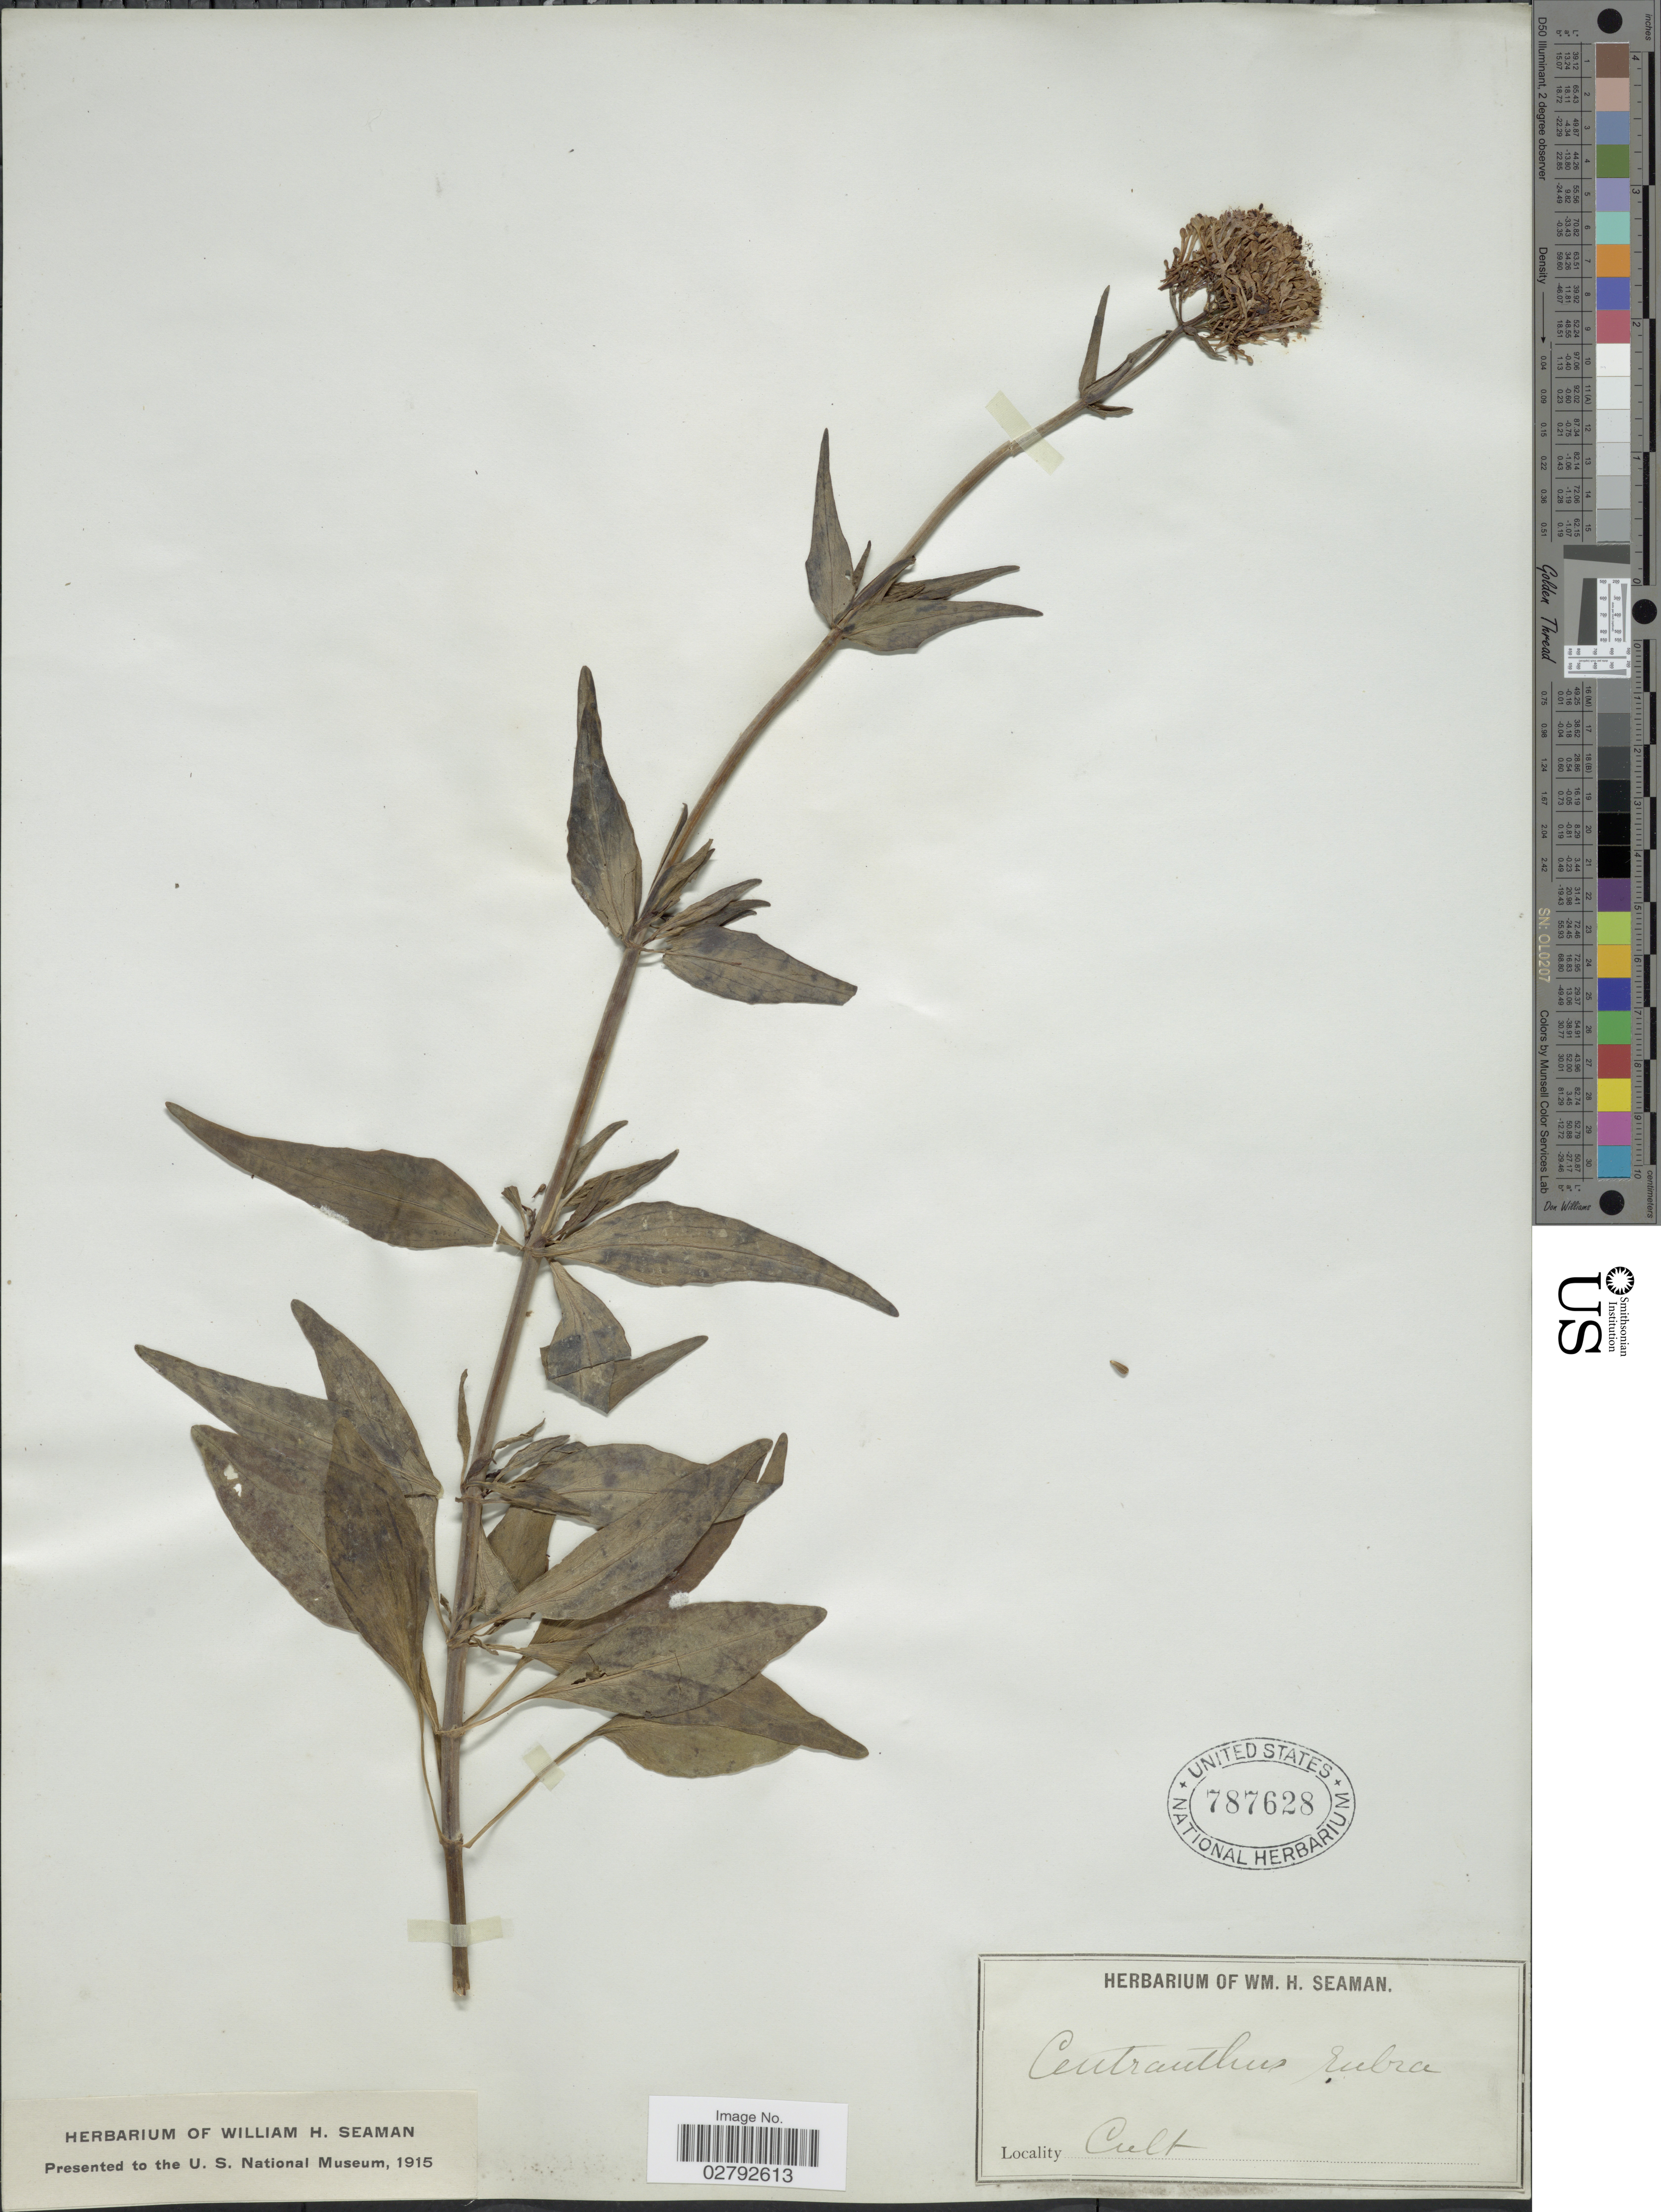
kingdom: Plantae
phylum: Tracheophyta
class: Magnoliopsida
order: Dipsacales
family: Caprifoliaceae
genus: Centranthus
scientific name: Centranthus ruber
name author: (L.) DC.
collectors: Ex herb. W. H. Seaman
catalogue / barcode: US 787628